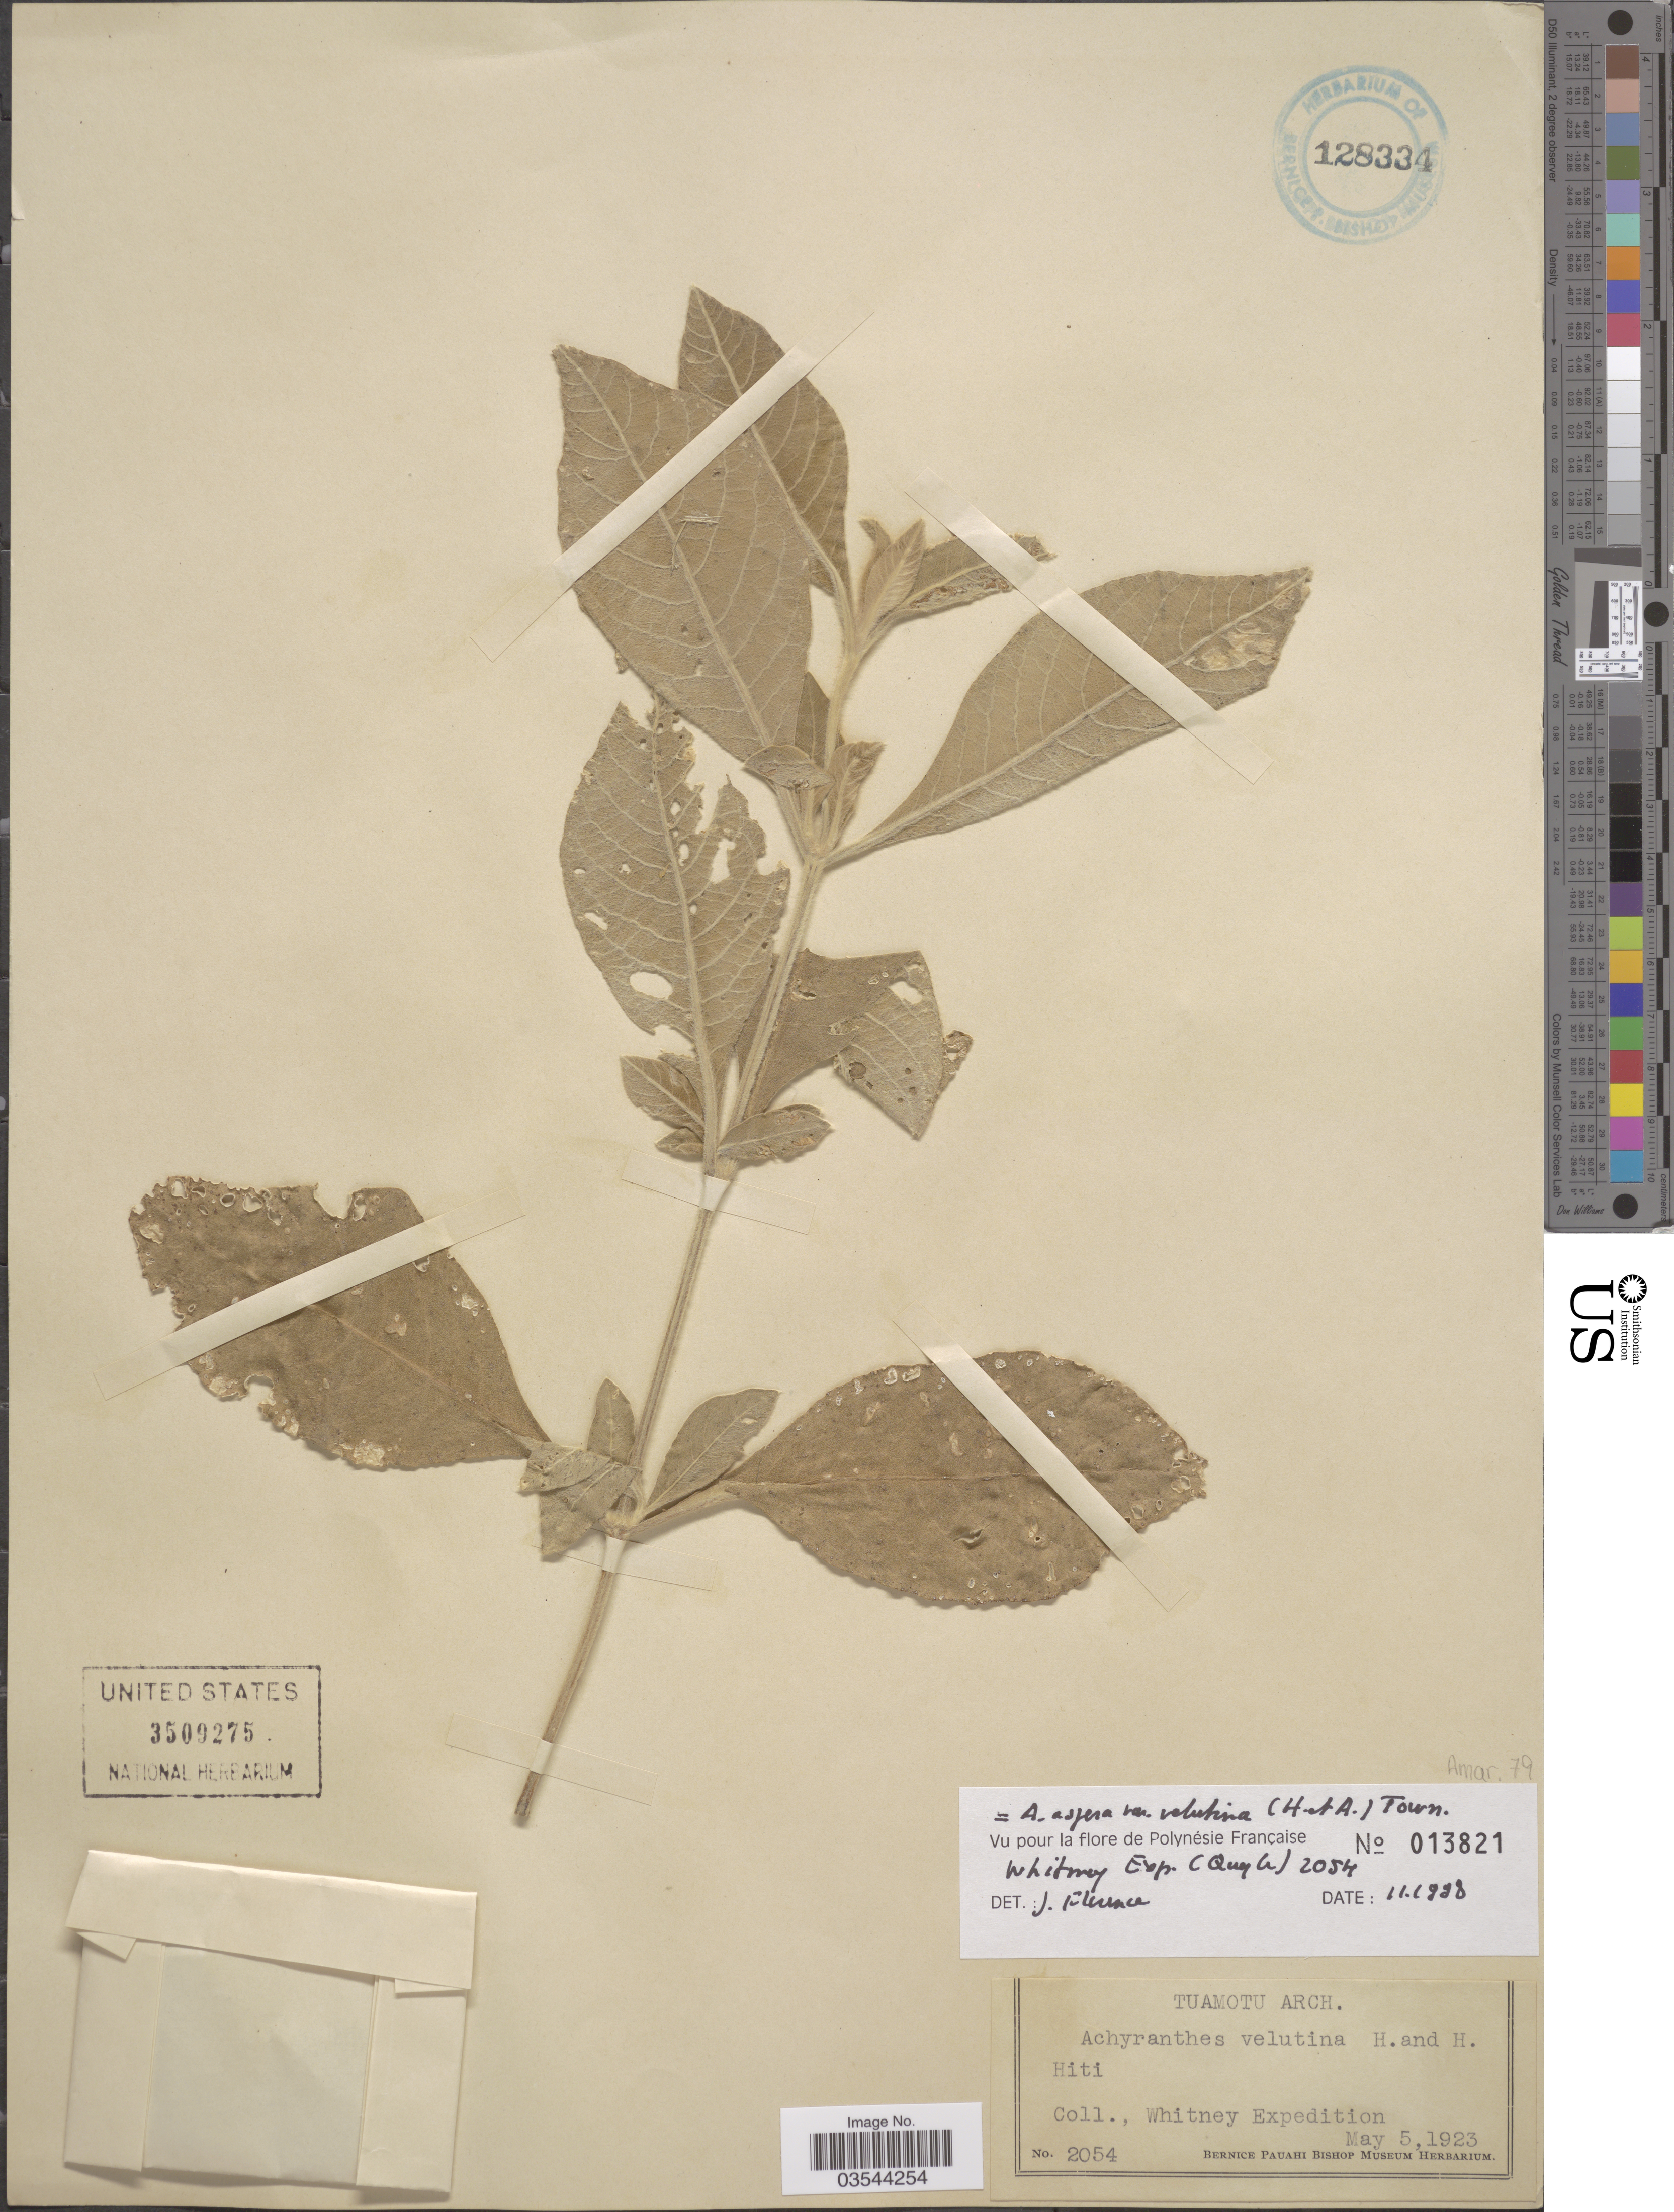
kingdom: Plantae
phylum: Tracheophyta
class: Magnoliopsida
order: Caryophyllales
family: Amaranthaceae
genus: Achyranthes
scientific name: Achyranthes aspera var. velutina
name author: (Hook. & Arn.) C. C. Towns.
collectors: Whitney Expedition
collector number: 2054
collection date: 1923-05-05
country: French Polynesia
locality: Tuamotu Arch. Hiti.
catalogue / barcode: US 3509275